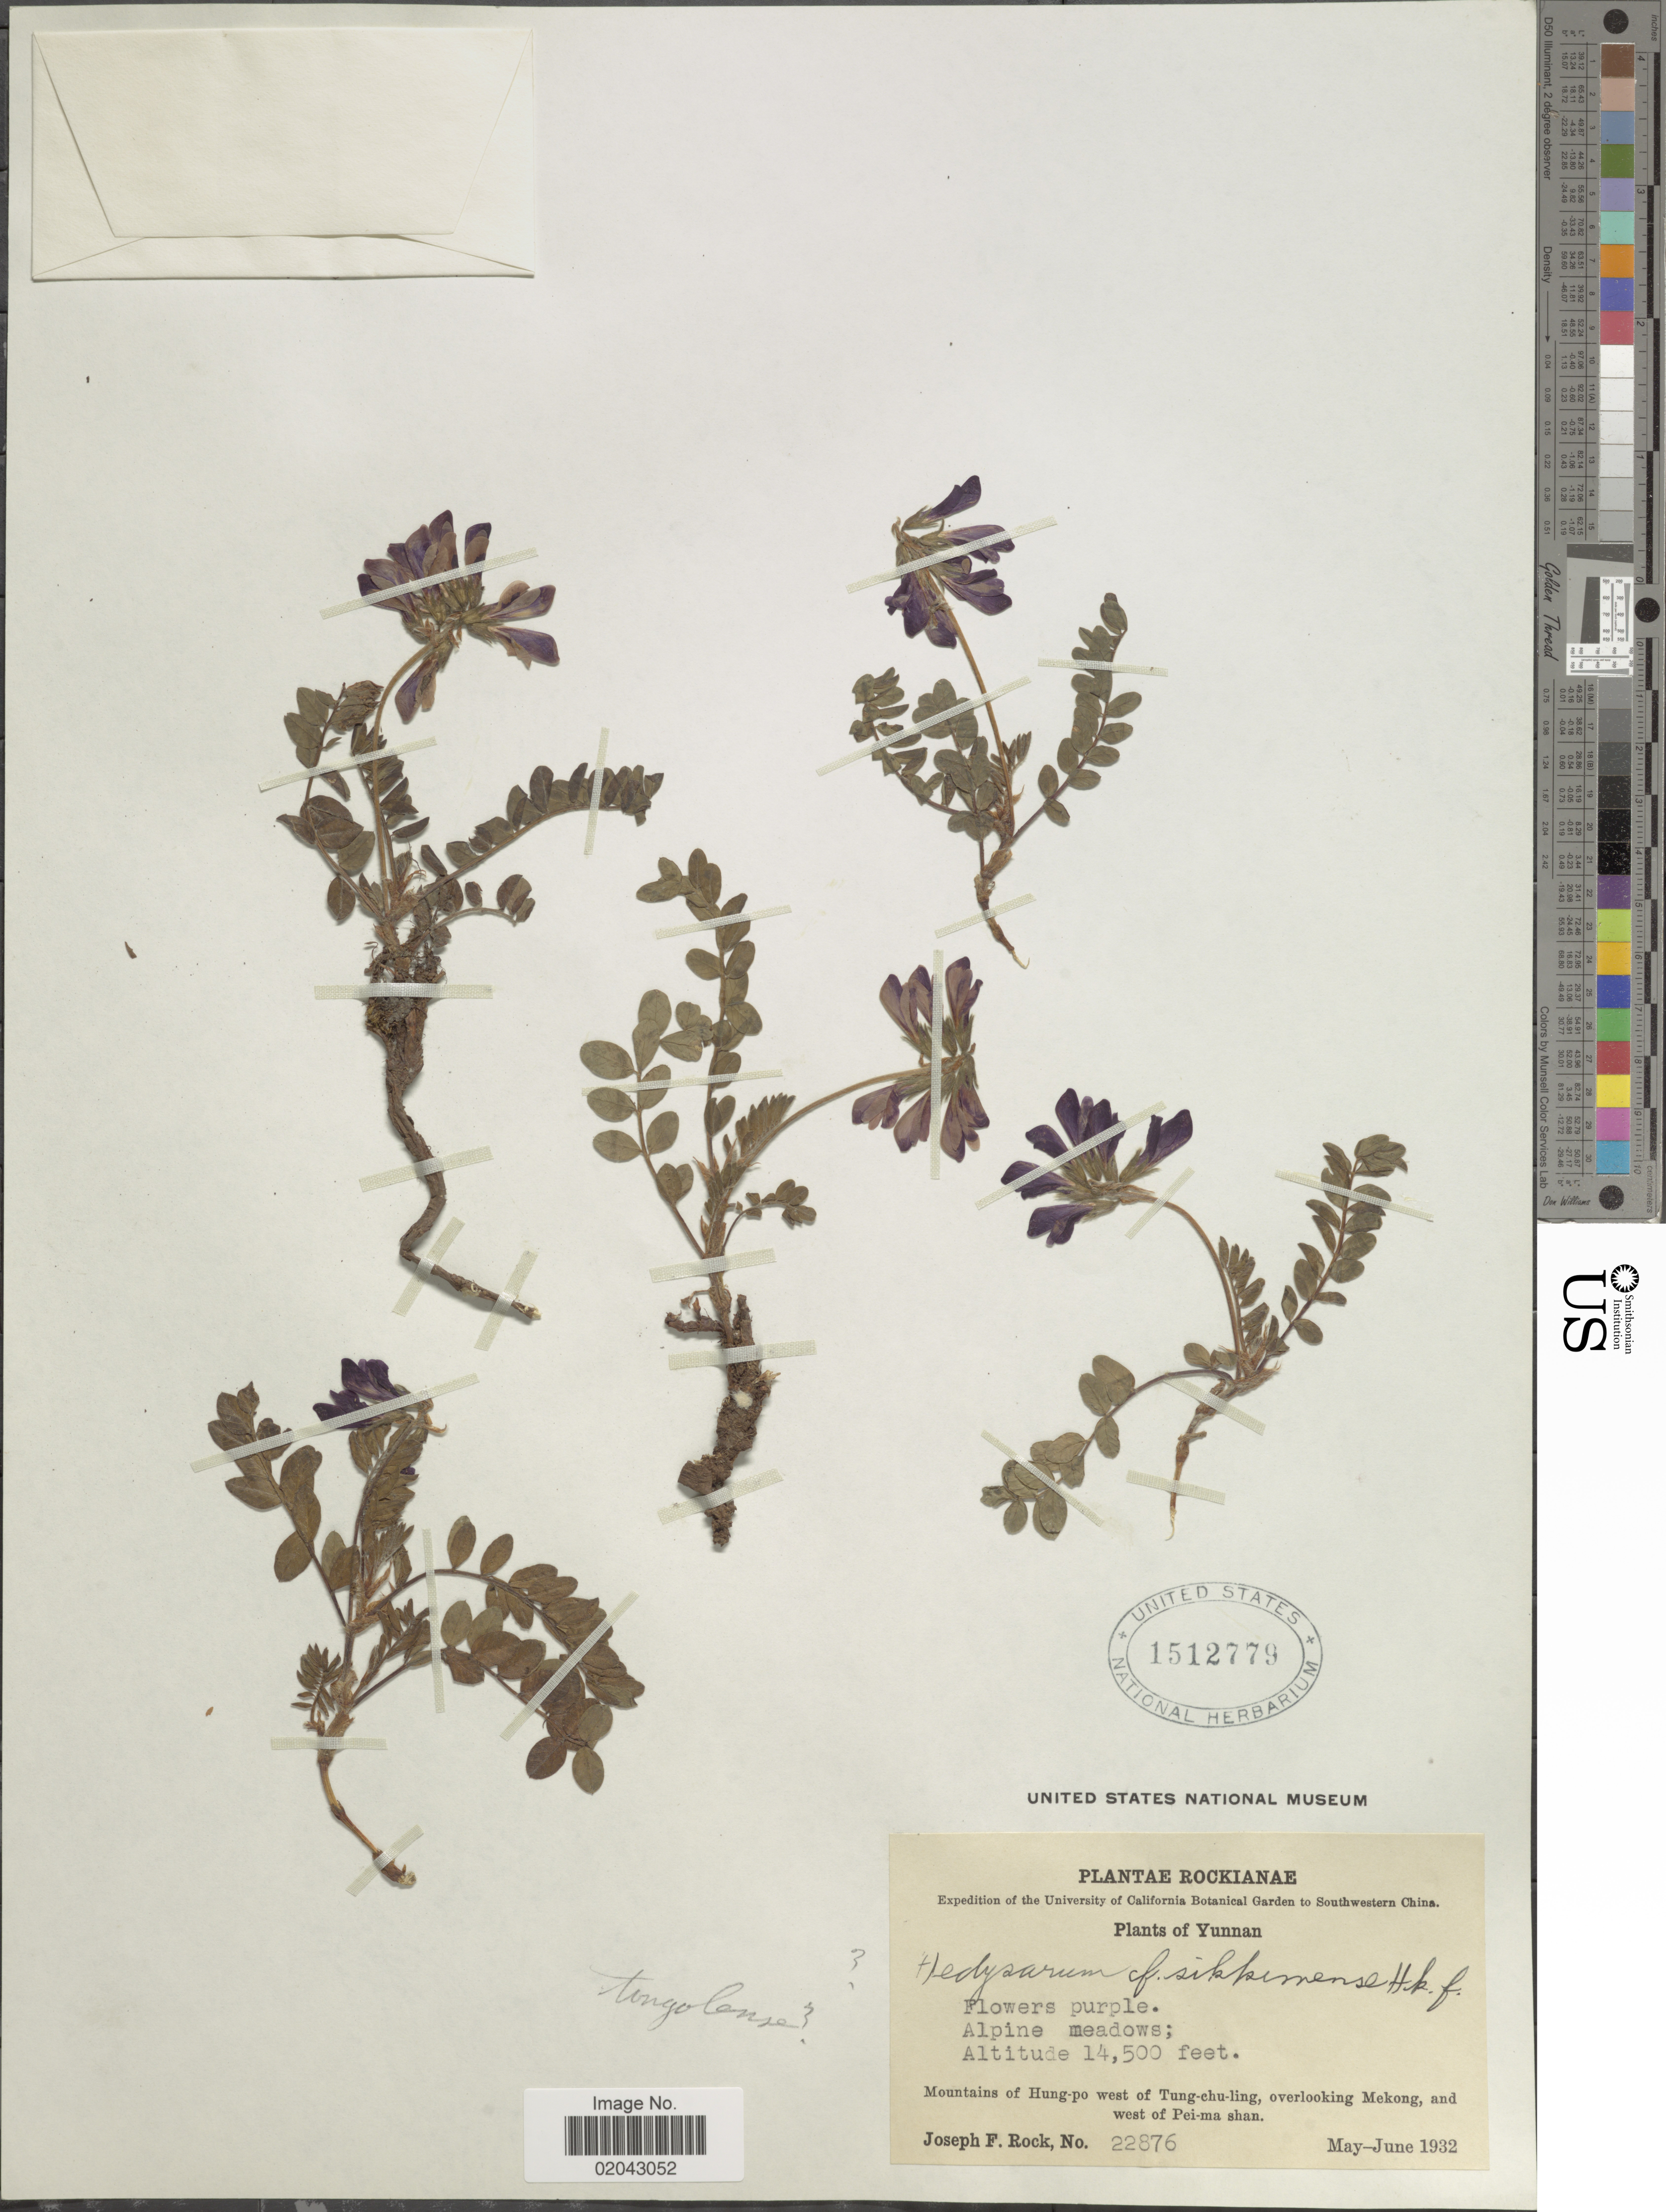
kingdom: Plantae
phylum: Tracheophyta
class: Magnoliopsida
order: Fabales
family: Fabaceae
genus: Hedysarum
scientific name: Hedysarum sikkimense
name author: Baker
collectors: J. F. Rock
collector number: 22876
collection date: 1932-05/1932-06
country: China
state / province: Yunnan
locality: Mountains of Hung-po west of Tung-chu-ling, overlooking Mekong, and west of Pei-ma shan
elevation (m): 4420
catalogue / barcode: US 1512779